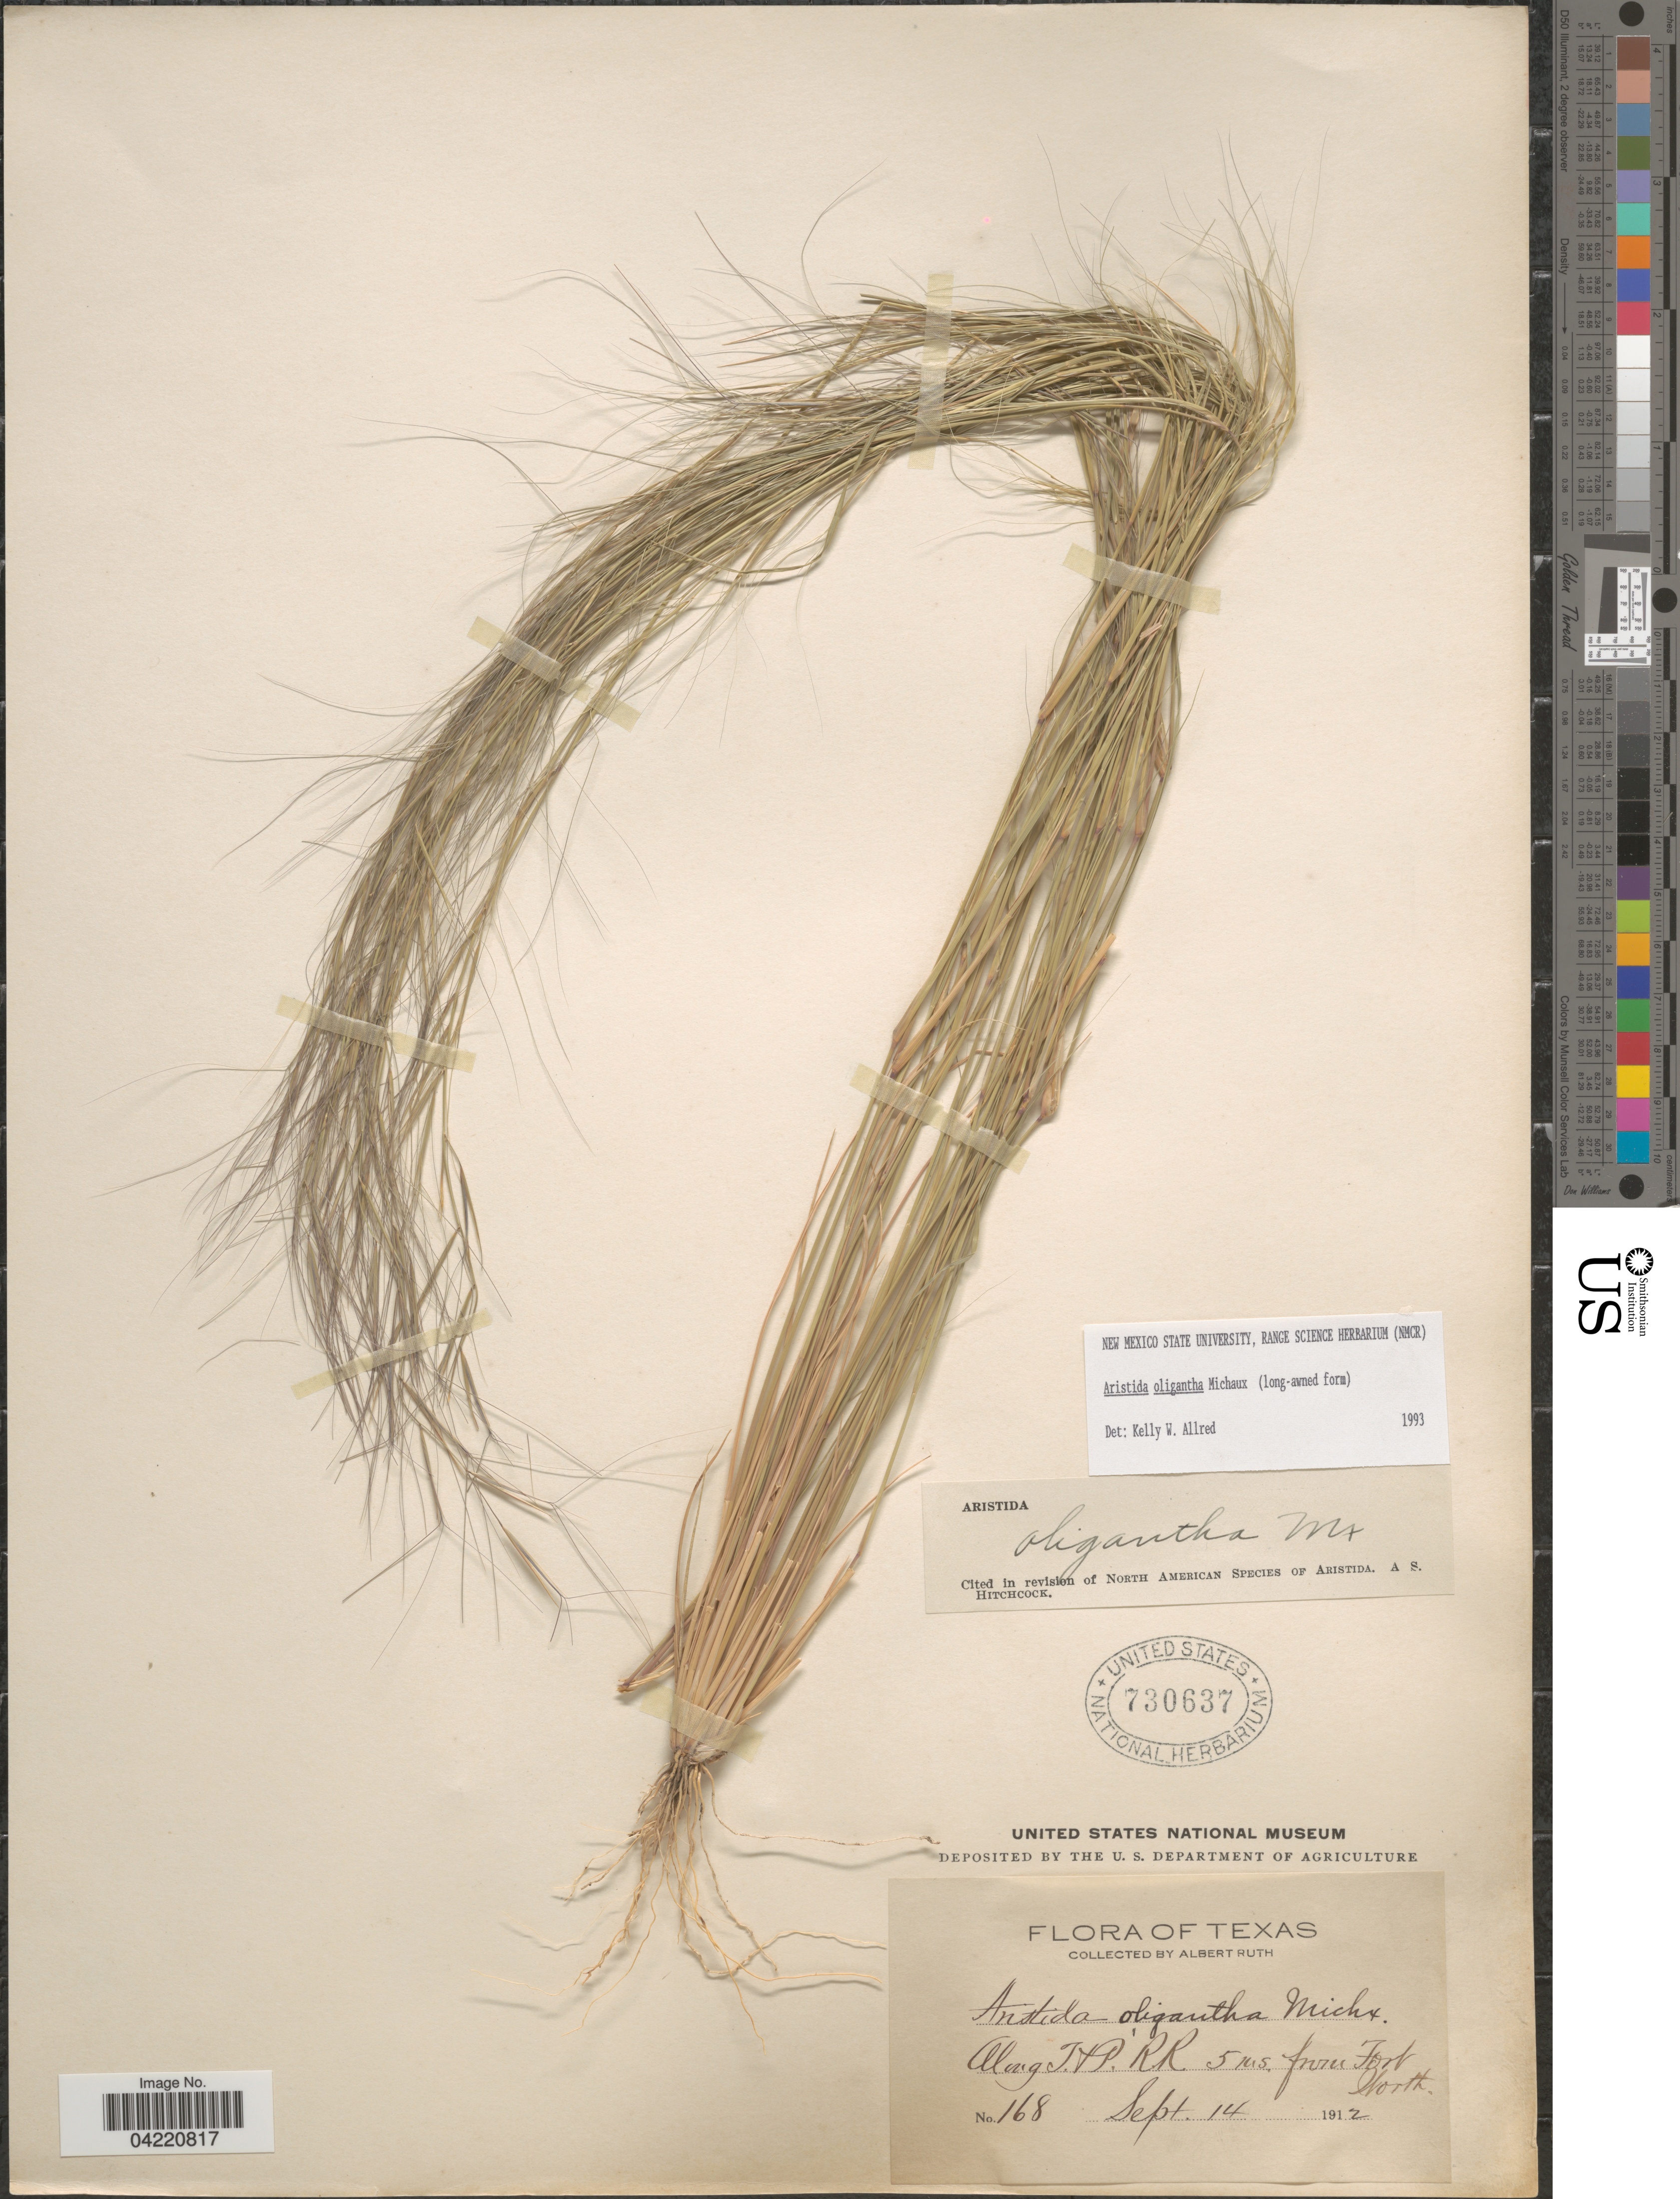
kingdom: Plantae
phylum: Tracheophyta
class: Liliopsida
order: Poales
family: Poaceae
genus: Aristida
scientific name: Aristida oligantha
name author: Michx.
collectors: A. Ruth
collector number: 168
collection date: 1912-09-14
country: United States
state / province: Texas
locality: Along T. & P. R. R. 5 ms. from Fort Worth.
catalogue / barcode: US 730637